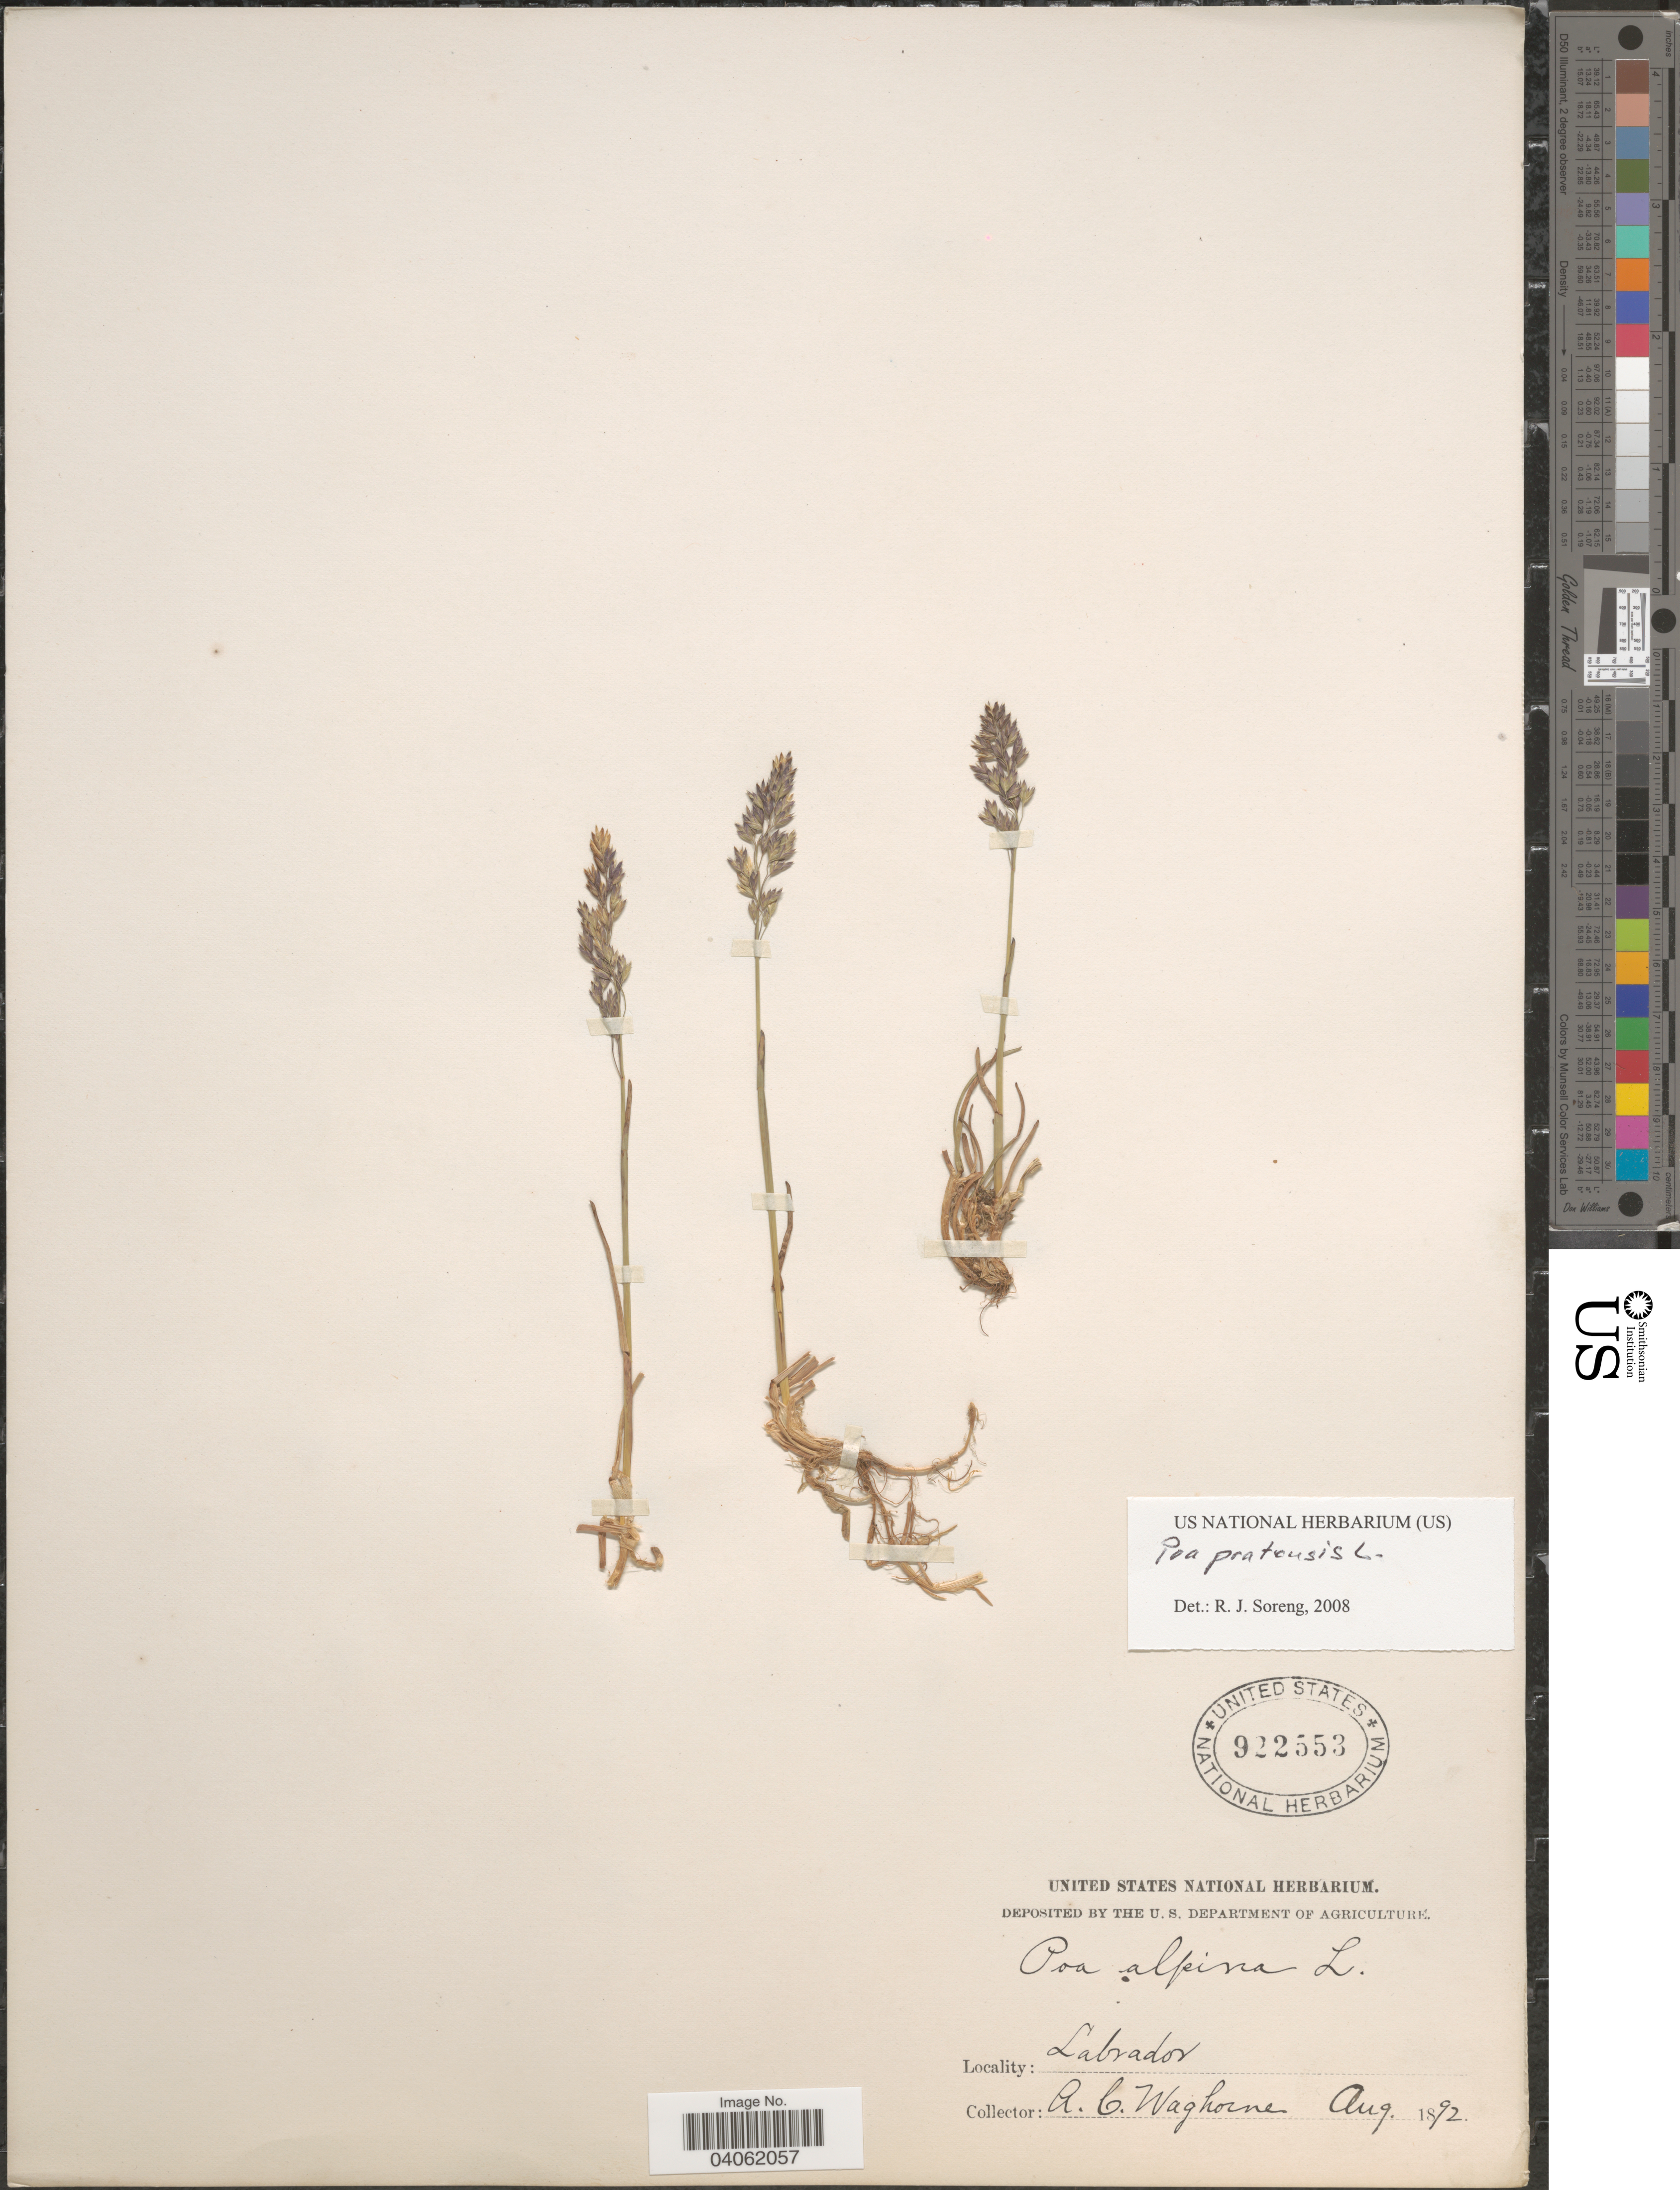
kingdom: Plantae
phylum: Tracheophyta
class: Liliopsida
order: Poales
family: Poaceae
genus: Poa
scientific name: Poa pratensis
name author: L.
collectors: A. Waghorne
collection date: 1892-08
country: Canada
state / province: Newfoundland and Labrador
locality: Labrador.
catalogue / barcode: US 922553